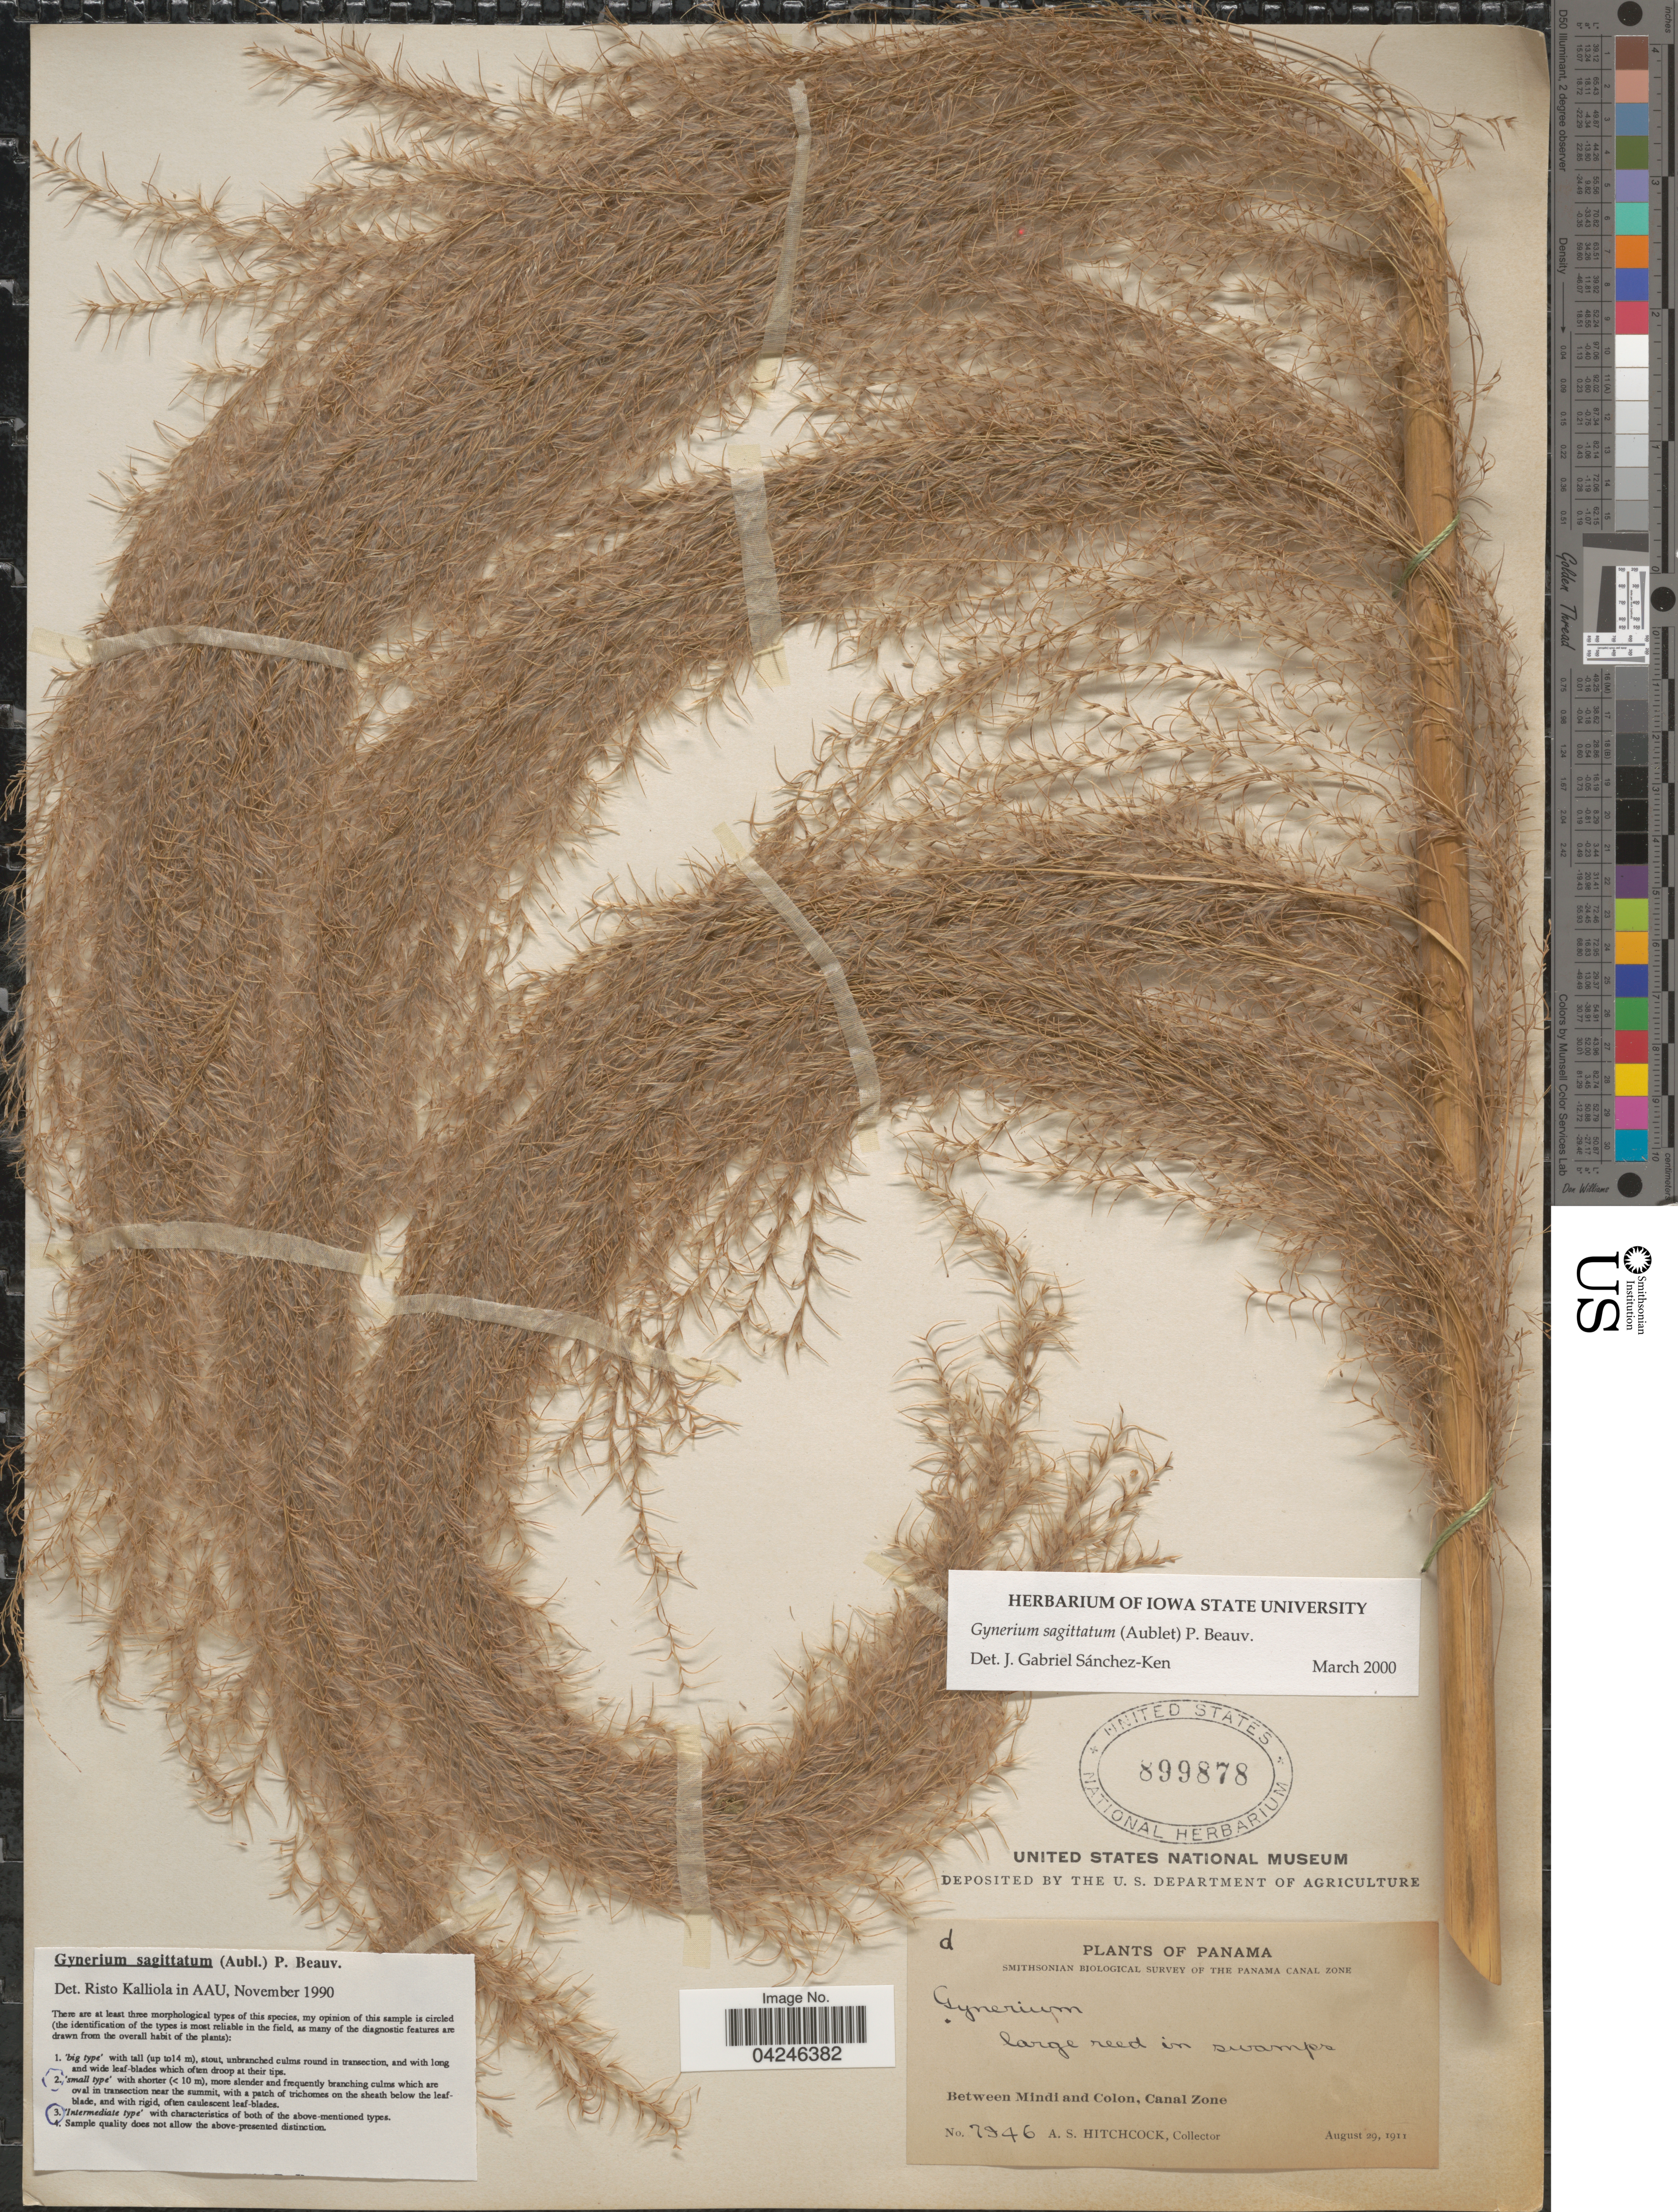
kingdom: Plantae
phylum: Tracheophyta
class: Liliopsida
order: Poales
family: Poaceae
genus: Gynerium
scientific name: Gynerium sagittatum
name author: (Aubl.) P. Beauv.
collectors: A. S. Hitchcock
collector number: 7946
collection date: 1911-08-29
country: Panama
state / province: Colón / Panamá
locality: Smithsonian Biological Survey of the Panama Canal Zone. Between Mindi and Colon, Canal Zone.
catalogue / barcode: US 899878